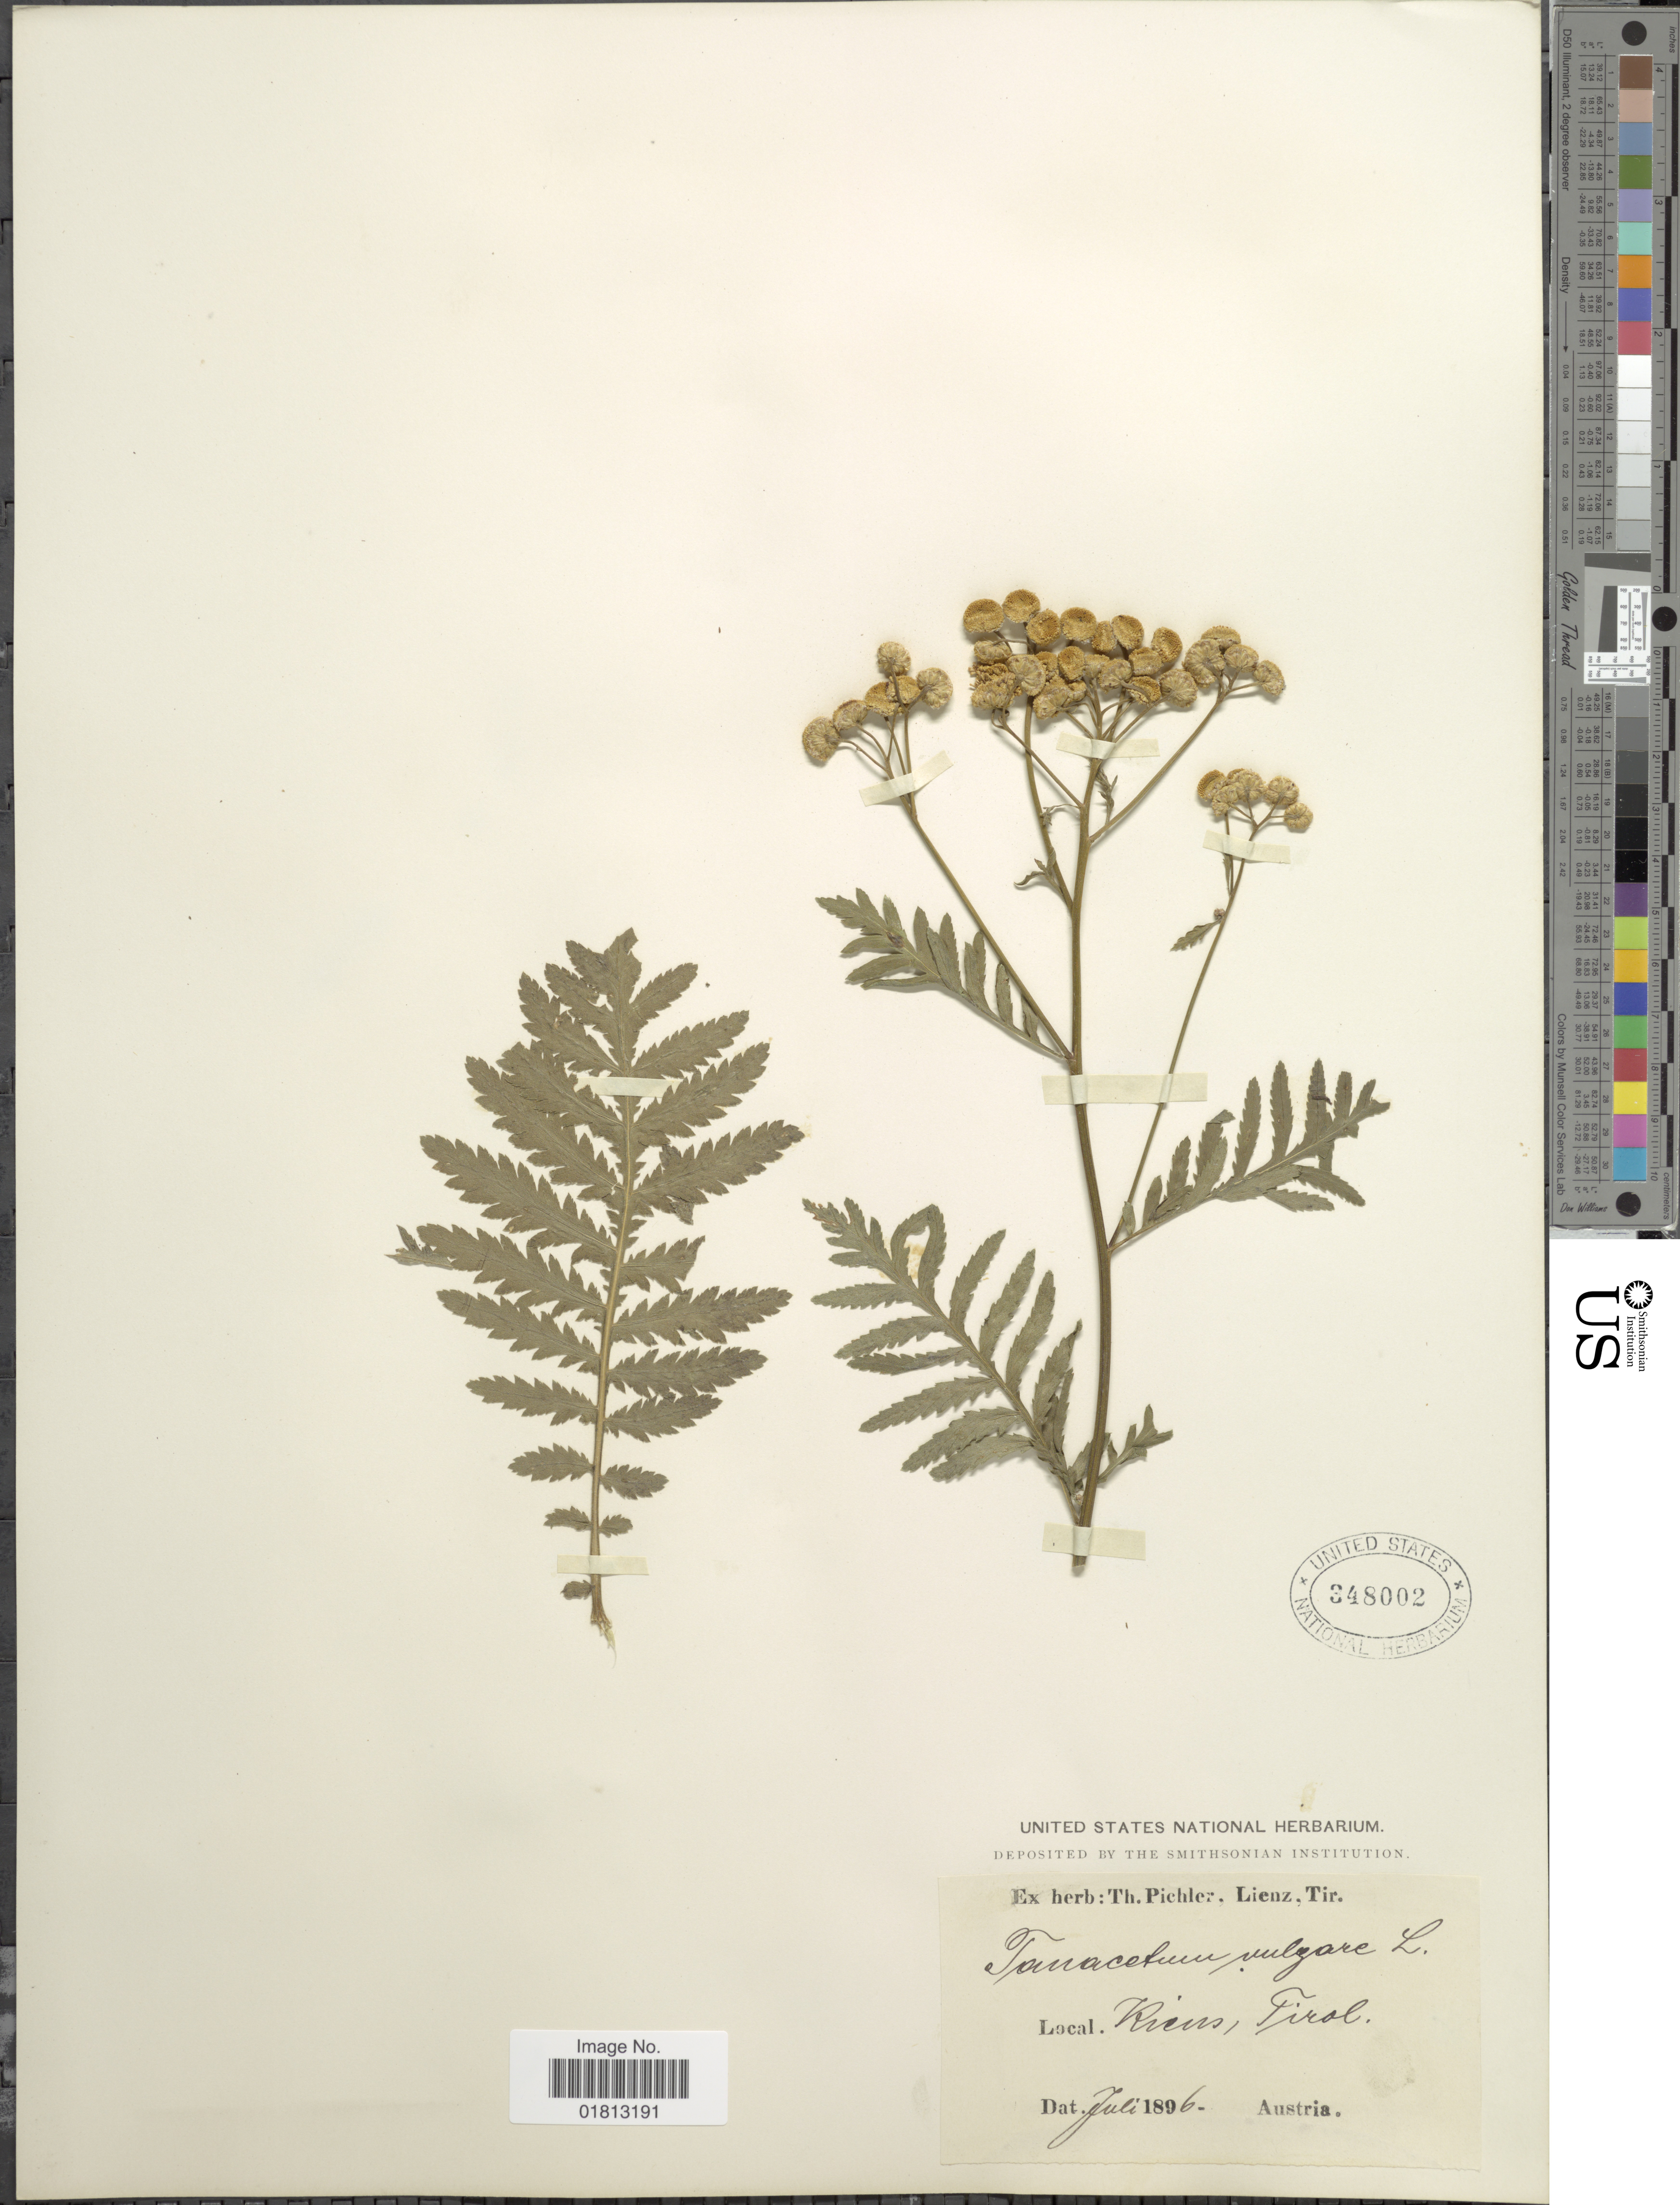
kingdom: Plantae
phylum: Tracheophyta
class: Magnoliopsida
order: Asterales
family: Asteraceae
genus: Tanacetum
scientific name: Tanacetum vulgare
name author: L.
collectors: ex herb. T. Pichler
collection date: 1896-07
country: Italy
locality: Kiens, Tirol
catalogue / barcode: US 348002